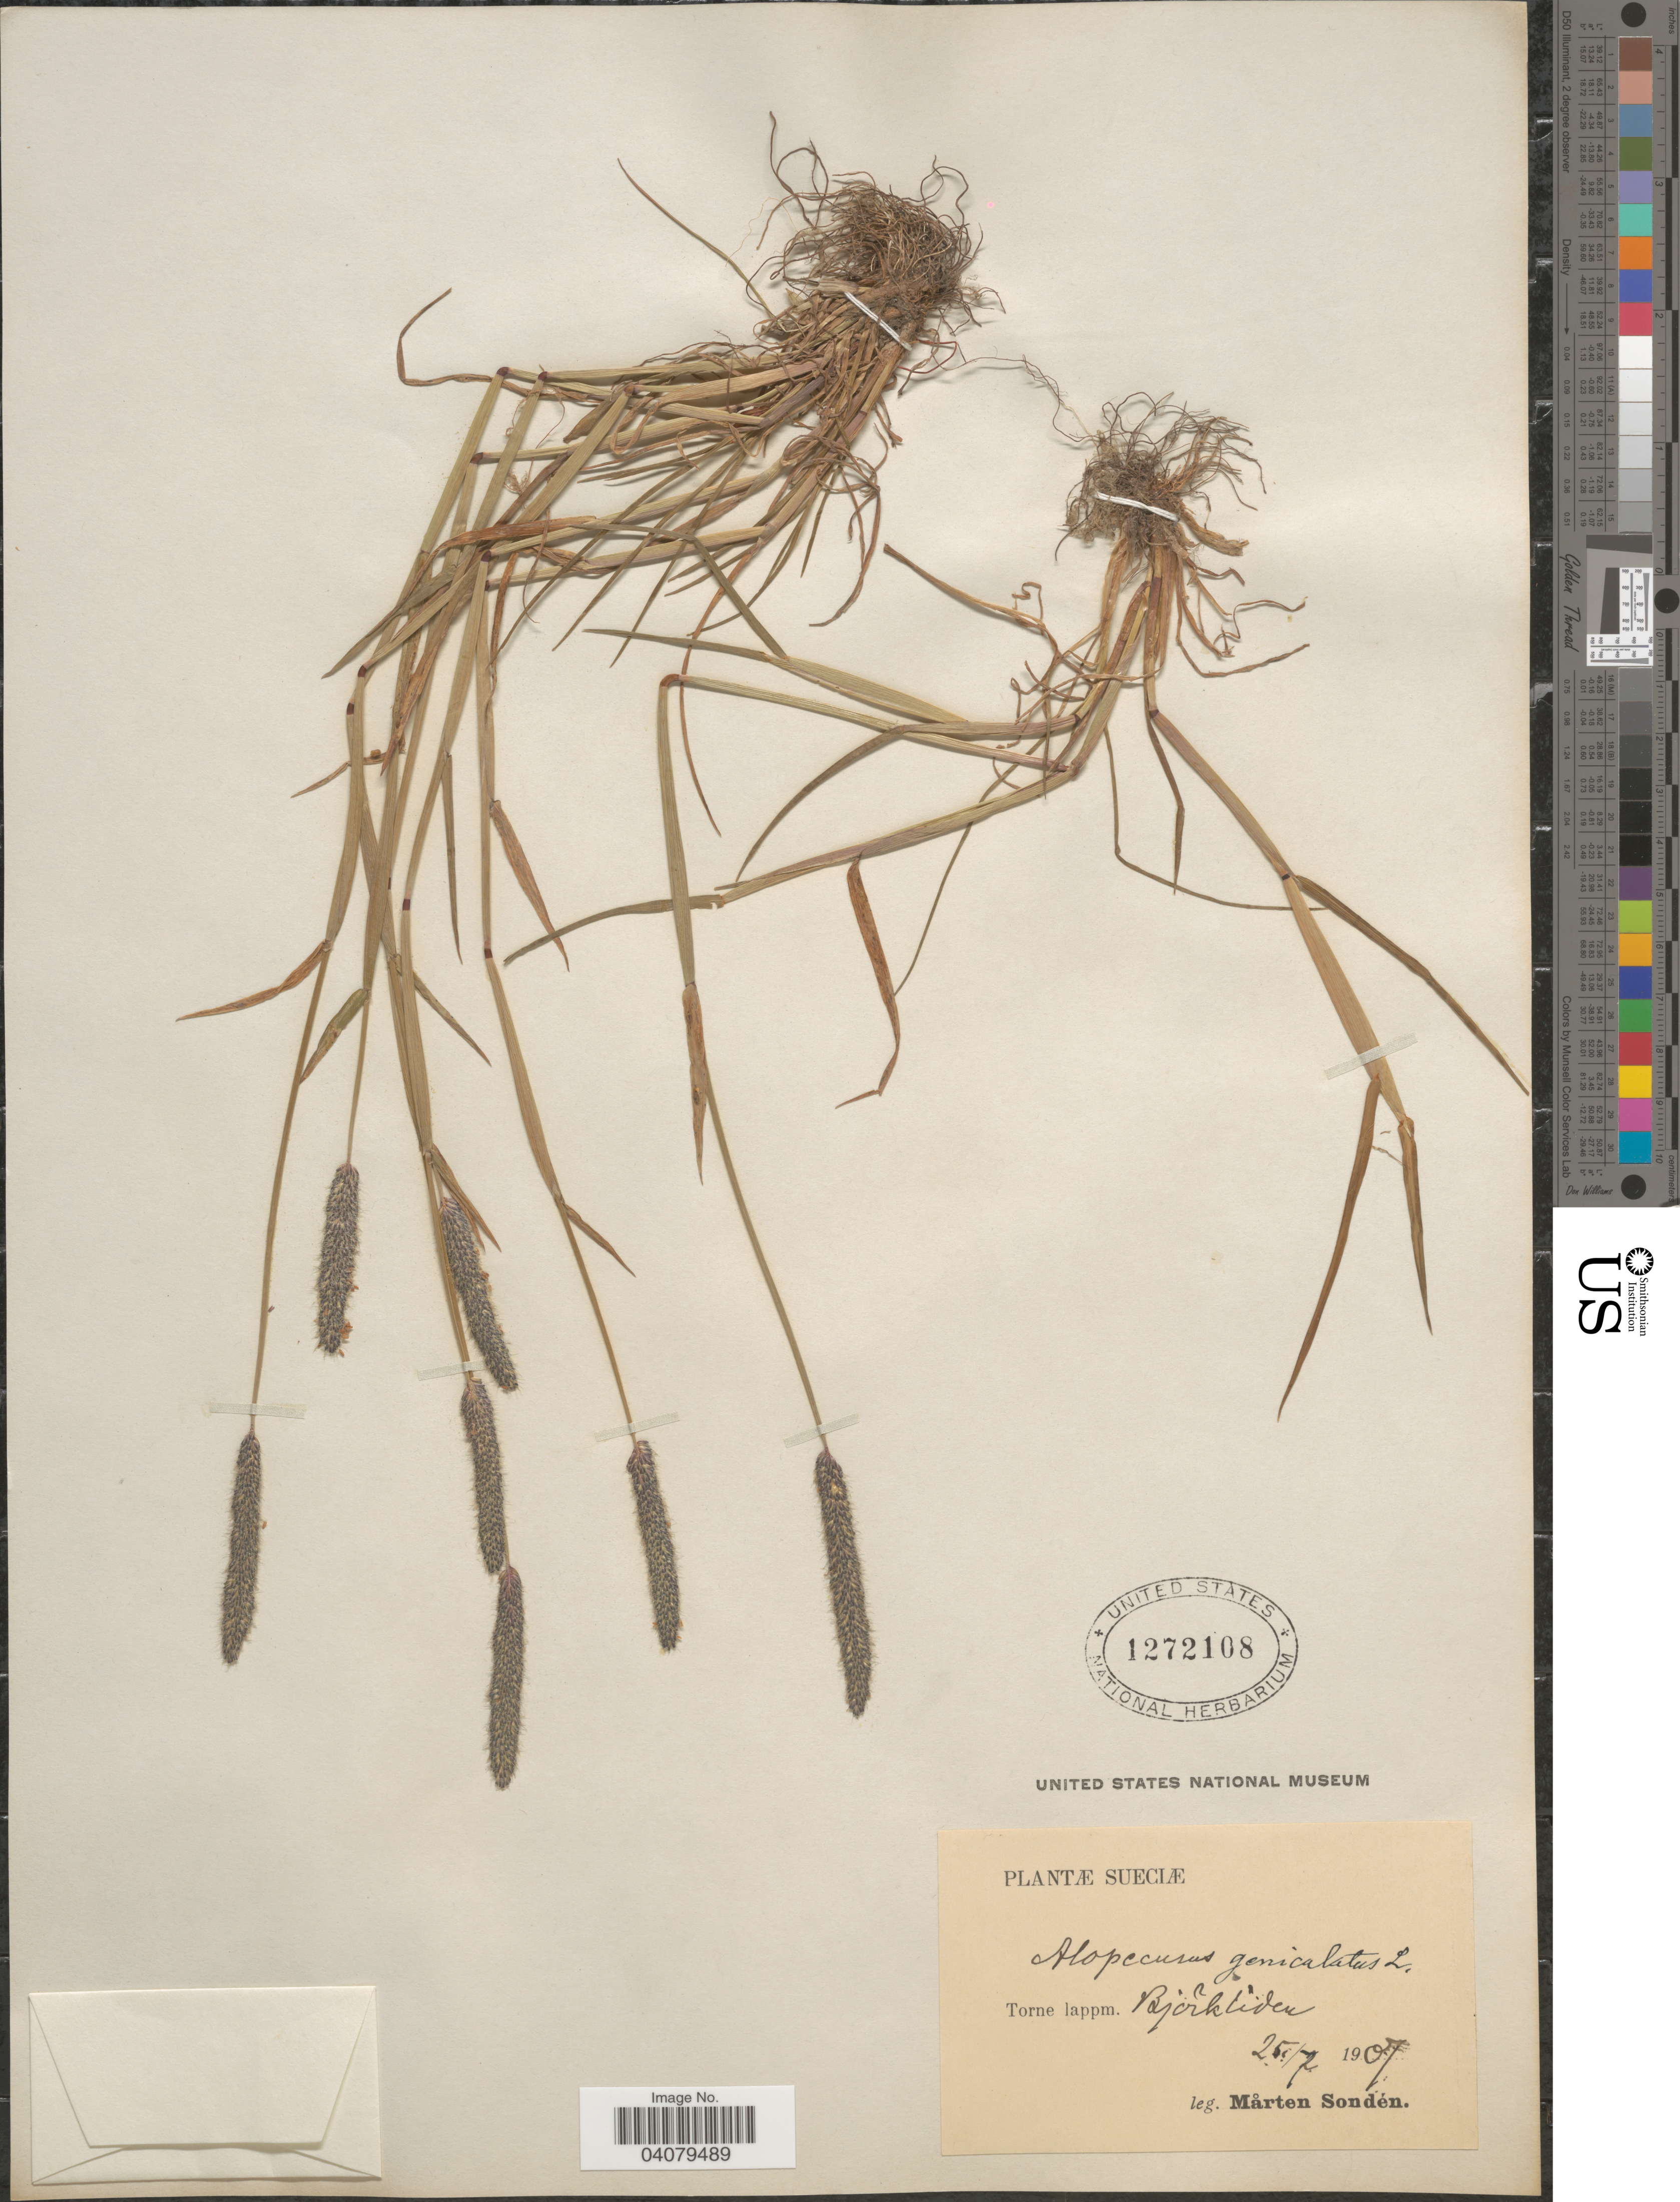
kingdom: Plantae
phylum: Tracheophyta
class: Liliopsida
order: Poales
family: Poaceae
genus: Alopecurus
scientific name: Alopecurus geniculatus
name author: L.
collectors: M. Sondén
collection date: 1907-07-25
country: Sweden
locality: Sueciæ. Torne lappm. Bjõrkliden.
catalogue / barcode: US 1272108